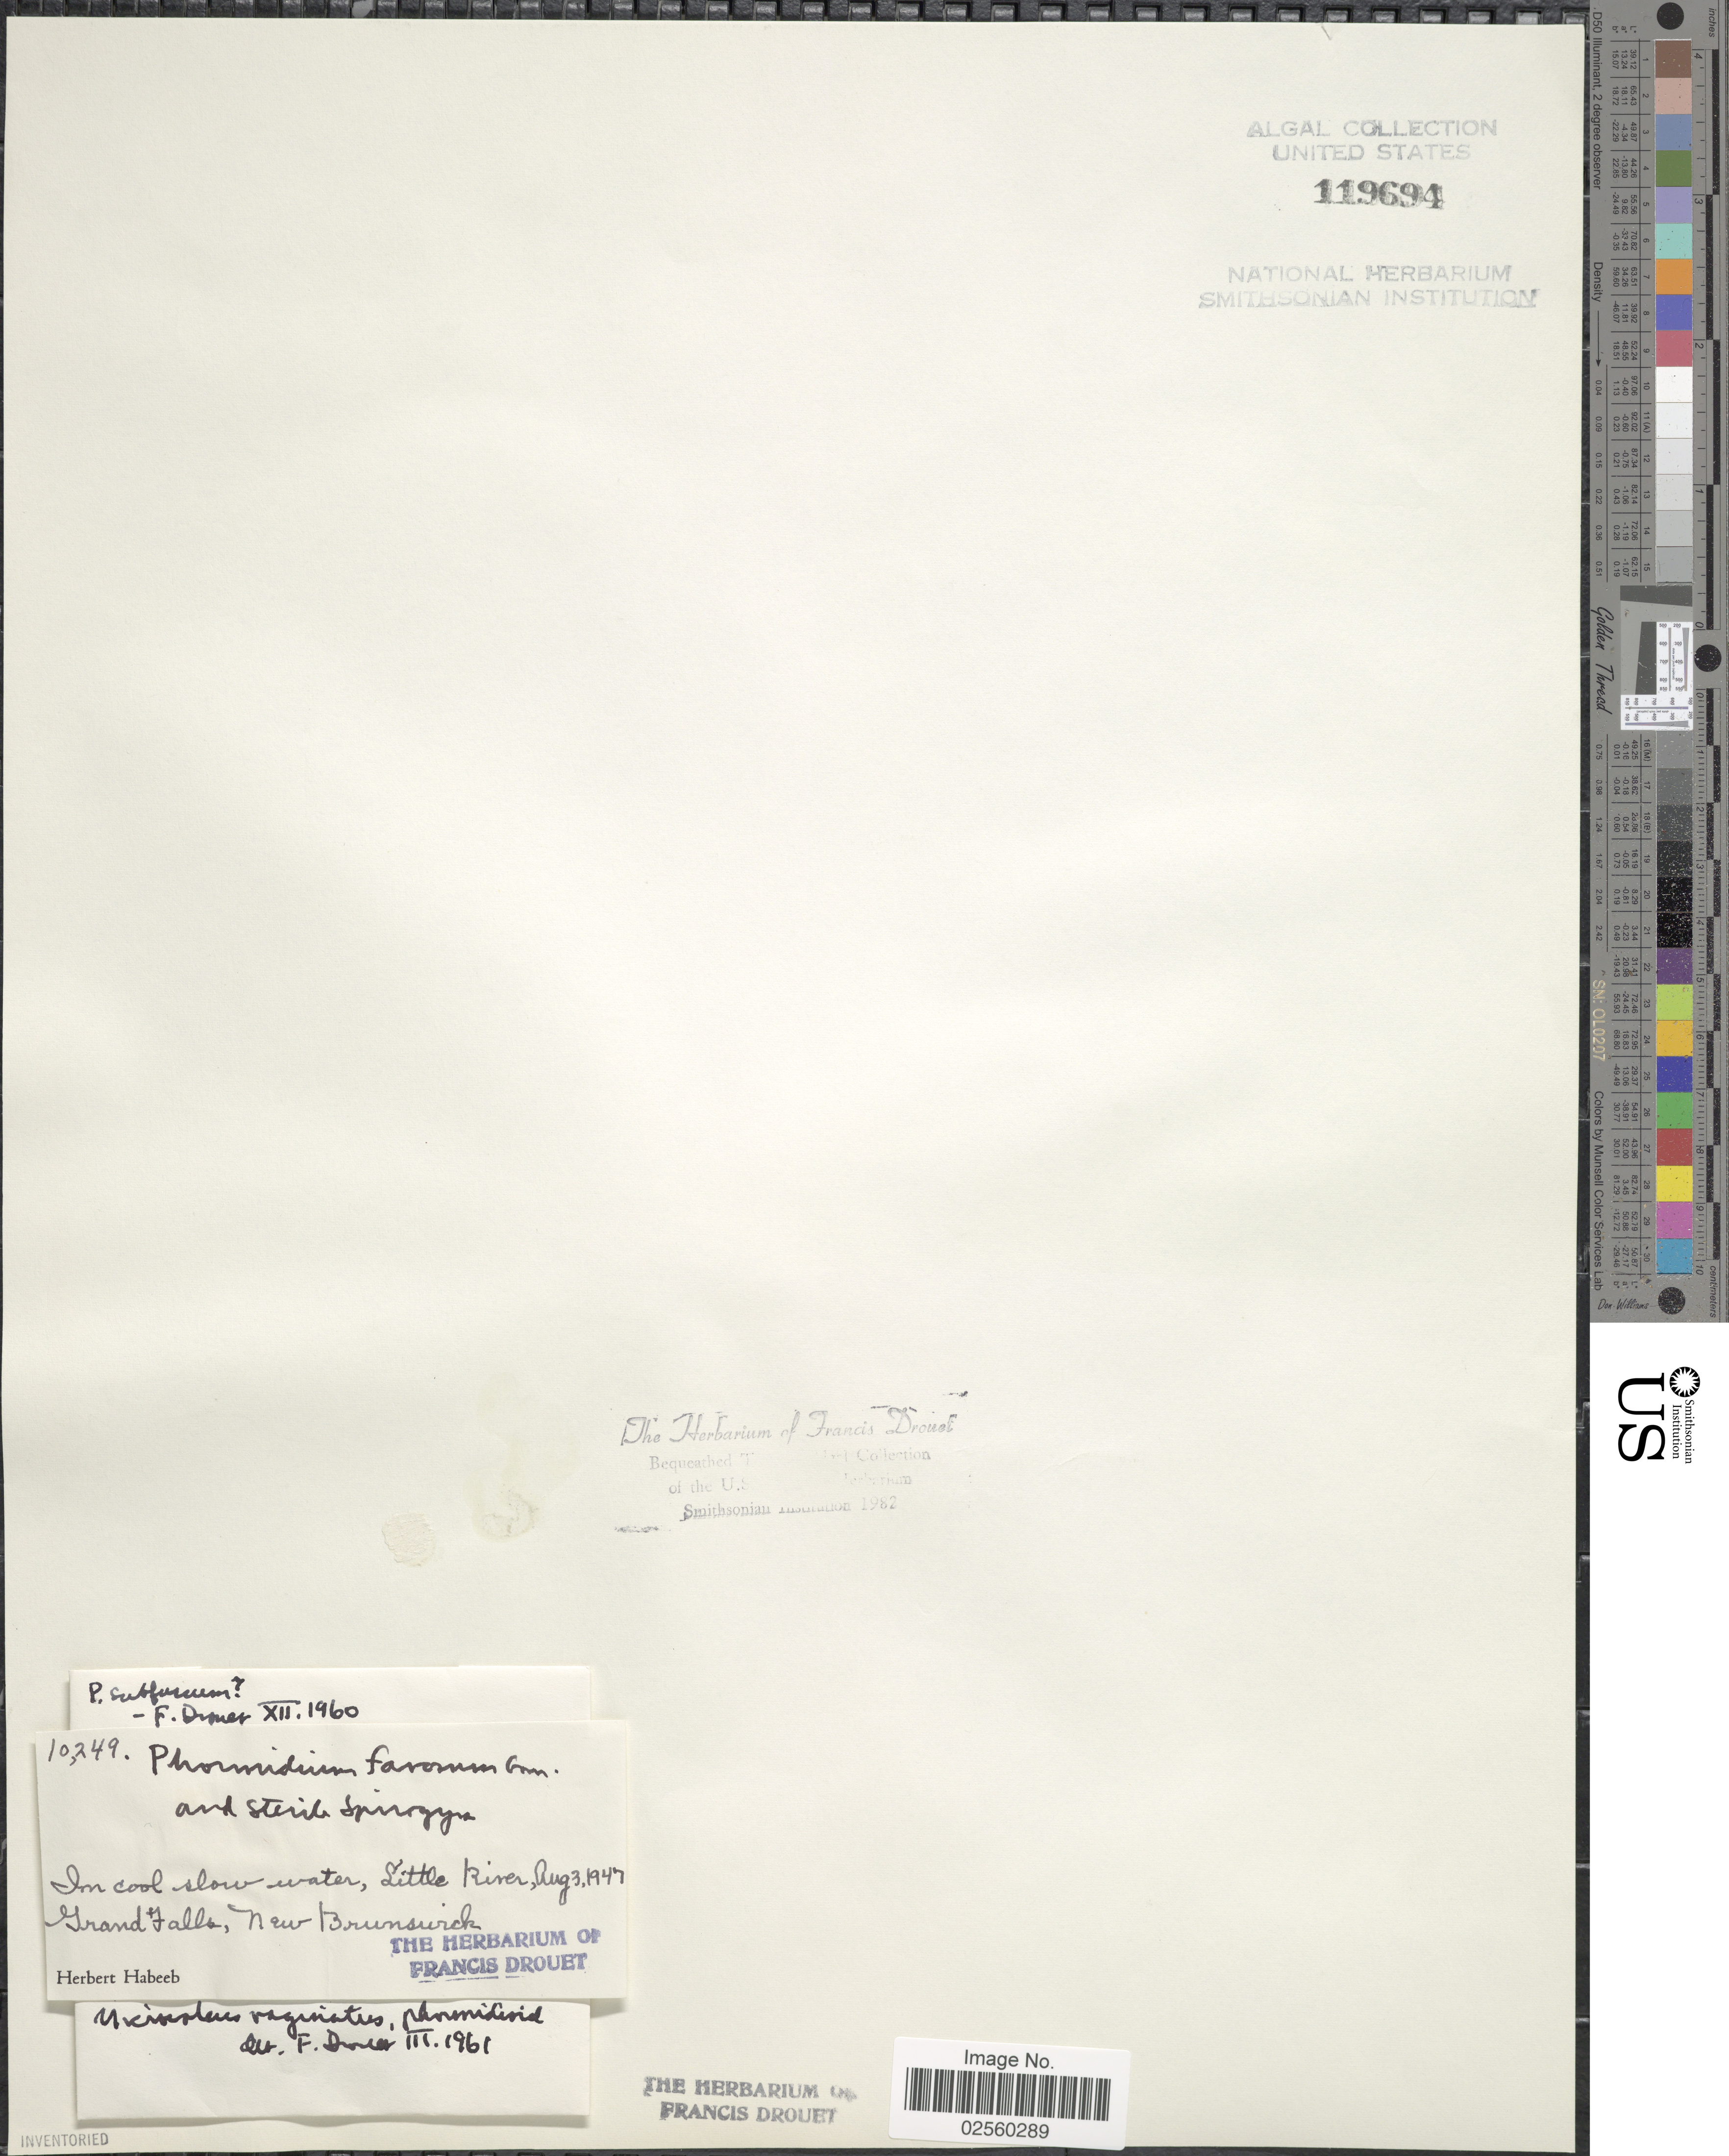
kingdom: Bacteria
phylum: Cyanobacteria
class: Cyanobacteriia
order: Cyanobacteriales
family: Microcoleaceae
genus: Microcoleus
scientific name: Microcoleus vaginatus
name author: (Vaucher) Gomont ex Gomont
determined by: Drouet, F. E.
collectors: H. Habeeb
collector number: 10249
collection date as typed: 03 Aug 1947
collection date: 1947-08-03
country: Canada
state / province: New Brunswick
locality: Grand Falls, Little River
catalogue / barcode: US 119694